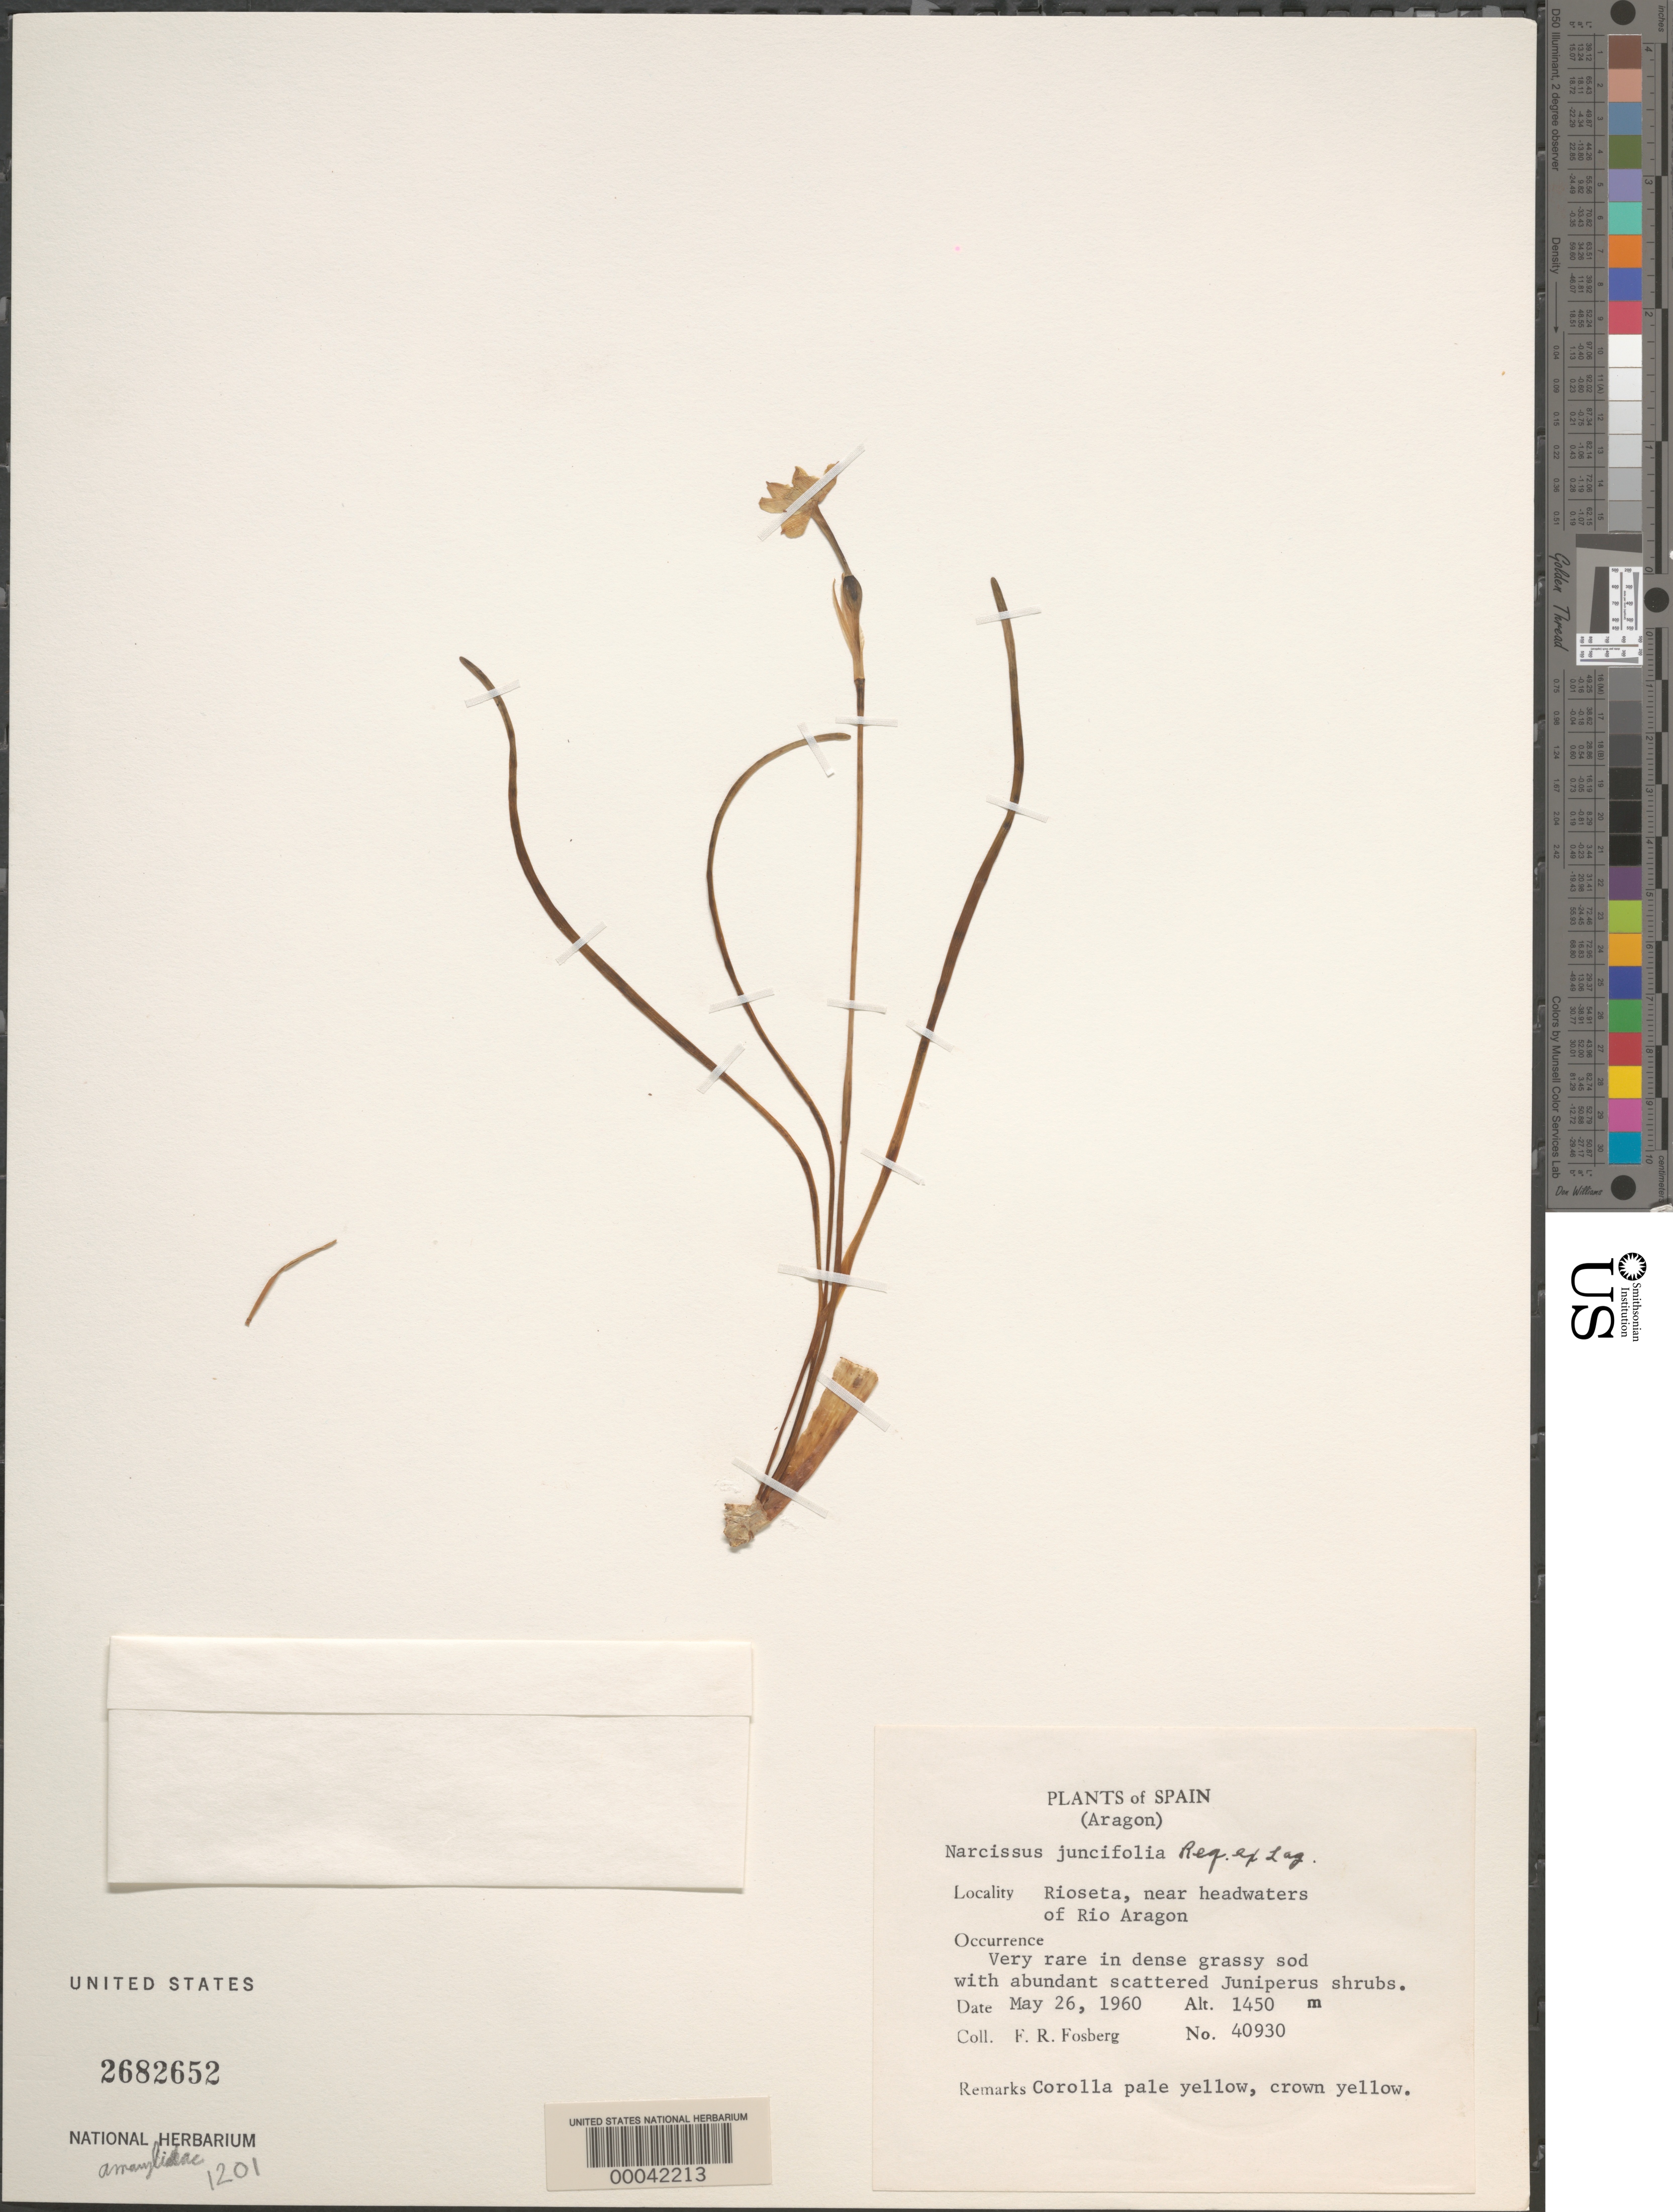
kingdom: Plantae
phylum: Tracheophyta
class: Liliopsida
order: Asparagales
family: Amaryllidaceae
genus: Narcissus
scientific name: Narcissus juncifolius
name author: Salisb.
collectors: F. R. Fosberg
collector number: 40930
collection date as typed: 26 May 1960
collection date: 1960-05-26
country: Spain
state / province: Navarra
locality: Rioseta, near headwaters of rio aragon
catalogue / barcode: US 2682652